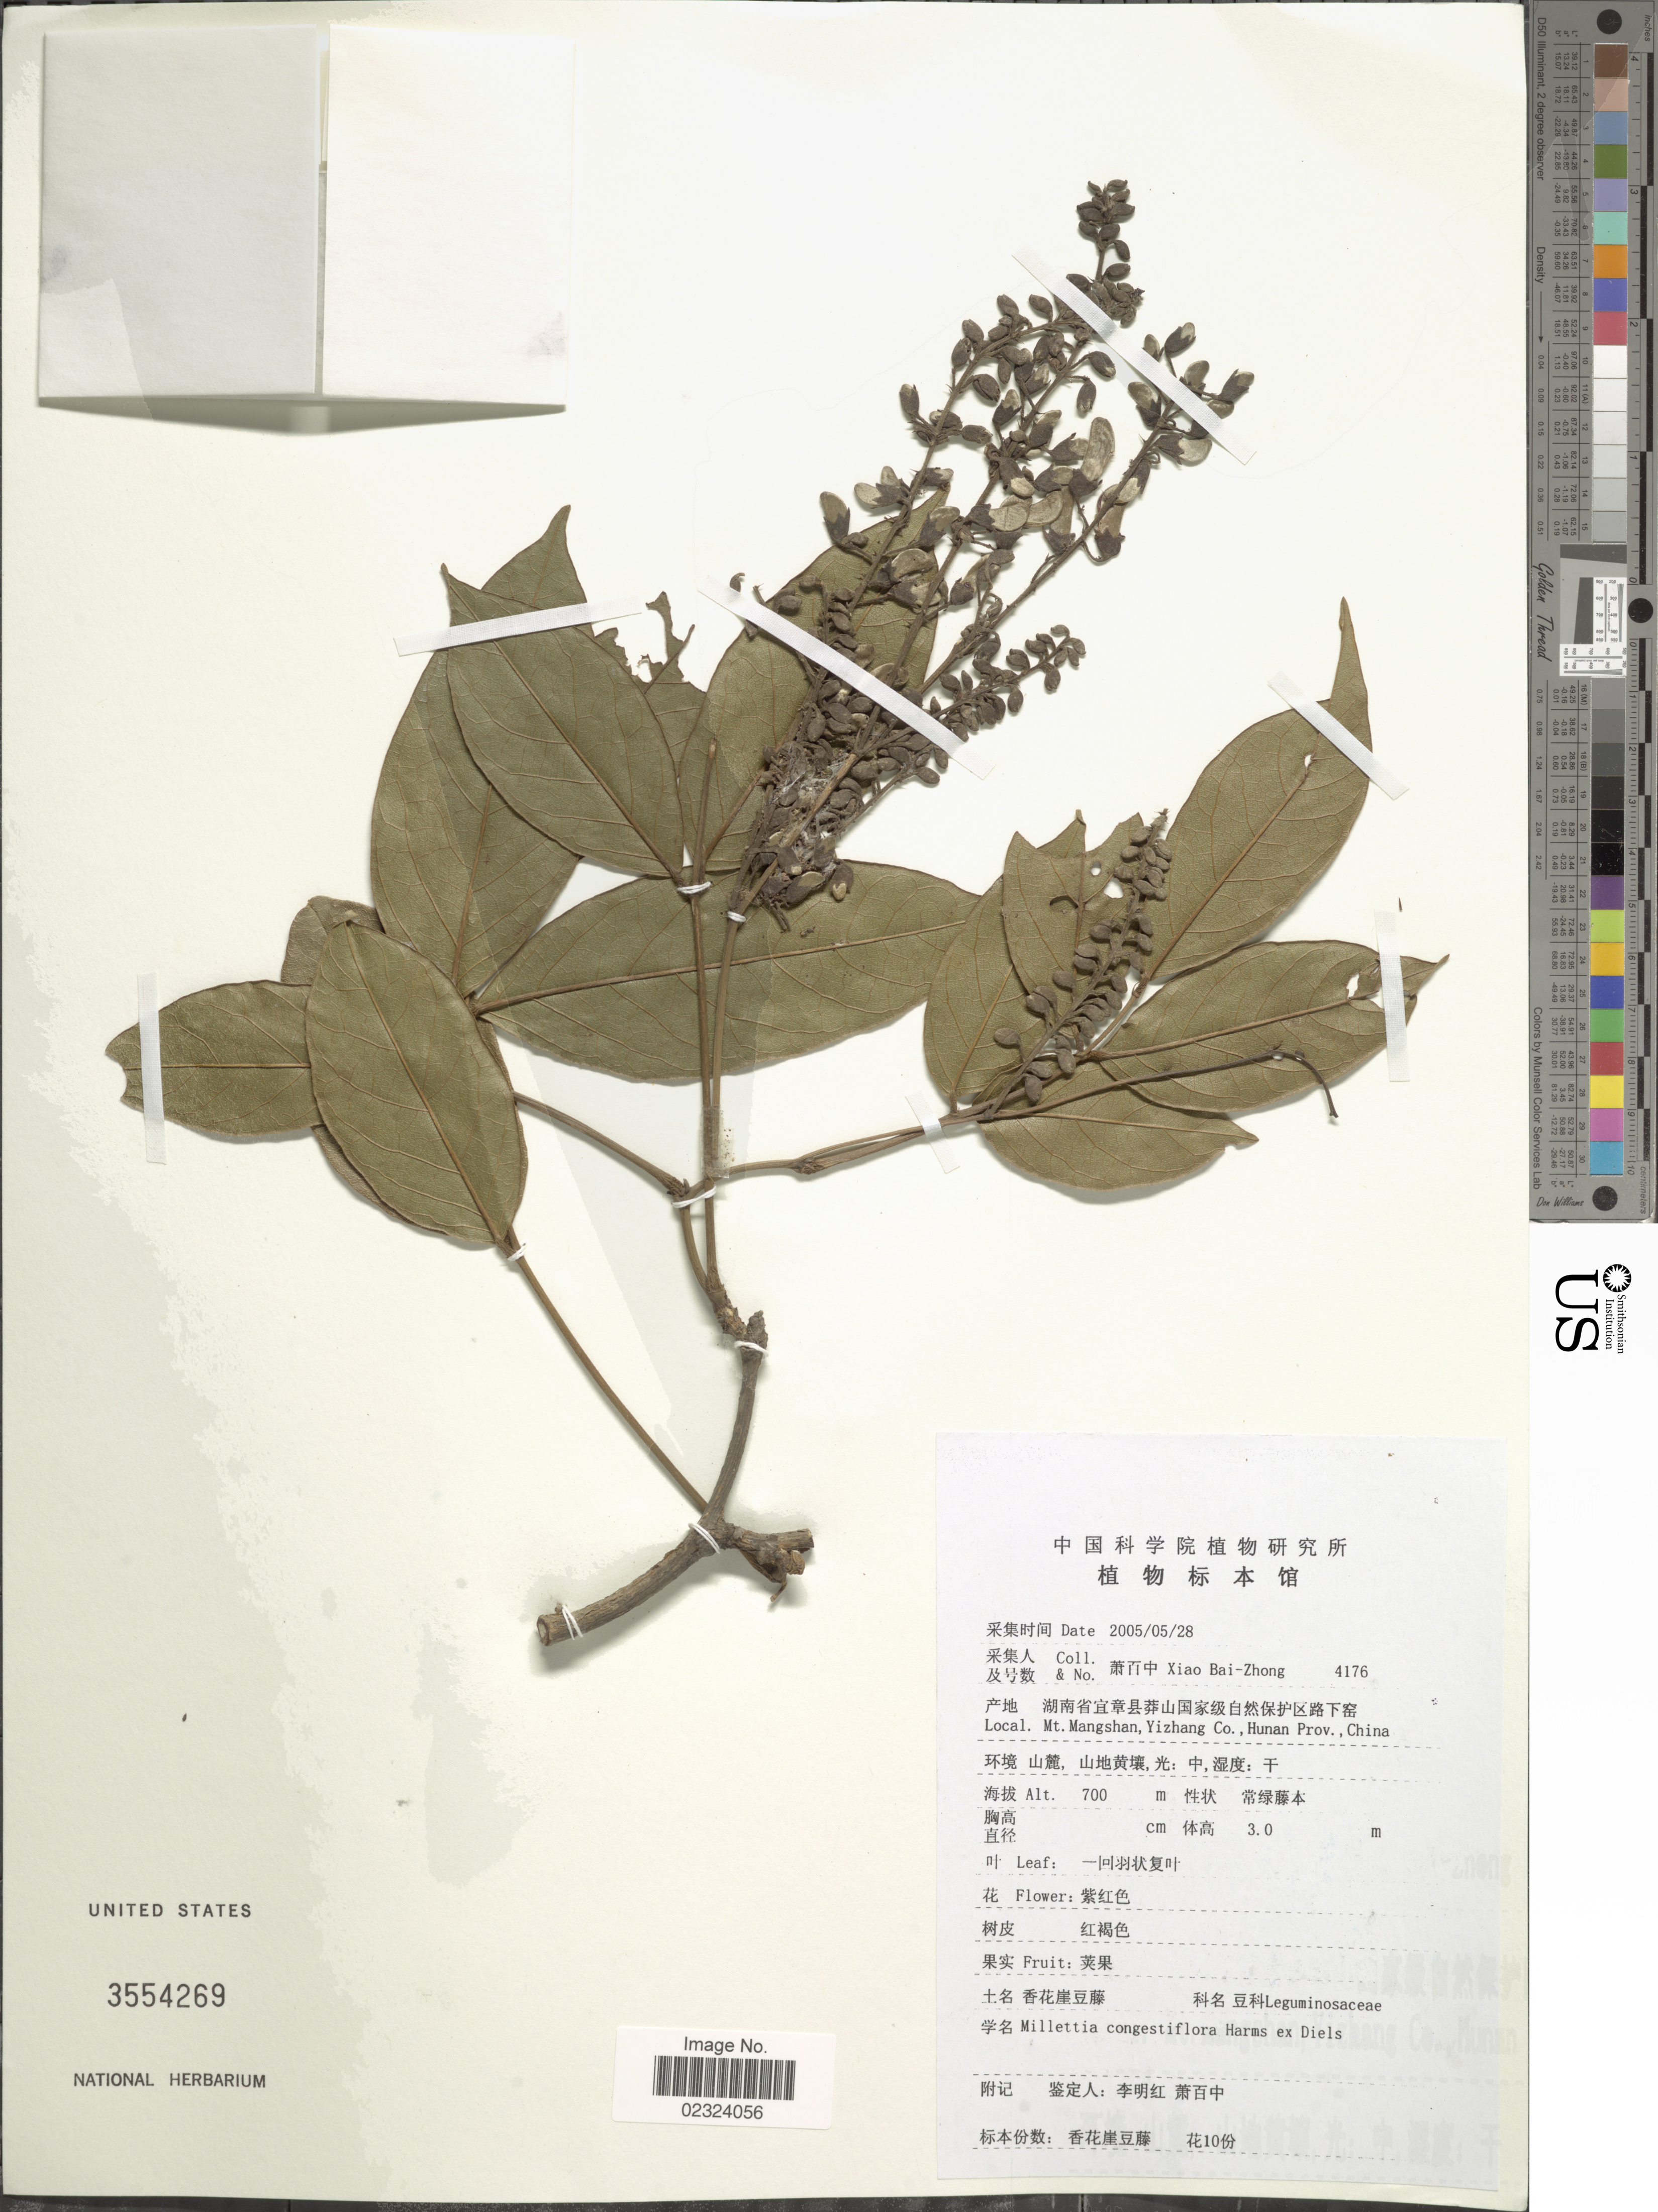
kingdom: Plantae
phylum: Tracheophyta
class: Magnoliopsida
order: Fabales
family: Fabaceae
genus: Millettia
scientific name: Millettia congestiflora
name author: Chen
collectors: B. Z. Xiao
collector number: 4176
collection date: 2005-05-28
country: China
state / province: Hunan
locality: Mt. Mangshan, Yizhang Co., Hunan Prov.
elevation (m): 700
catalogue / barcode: US 3554269